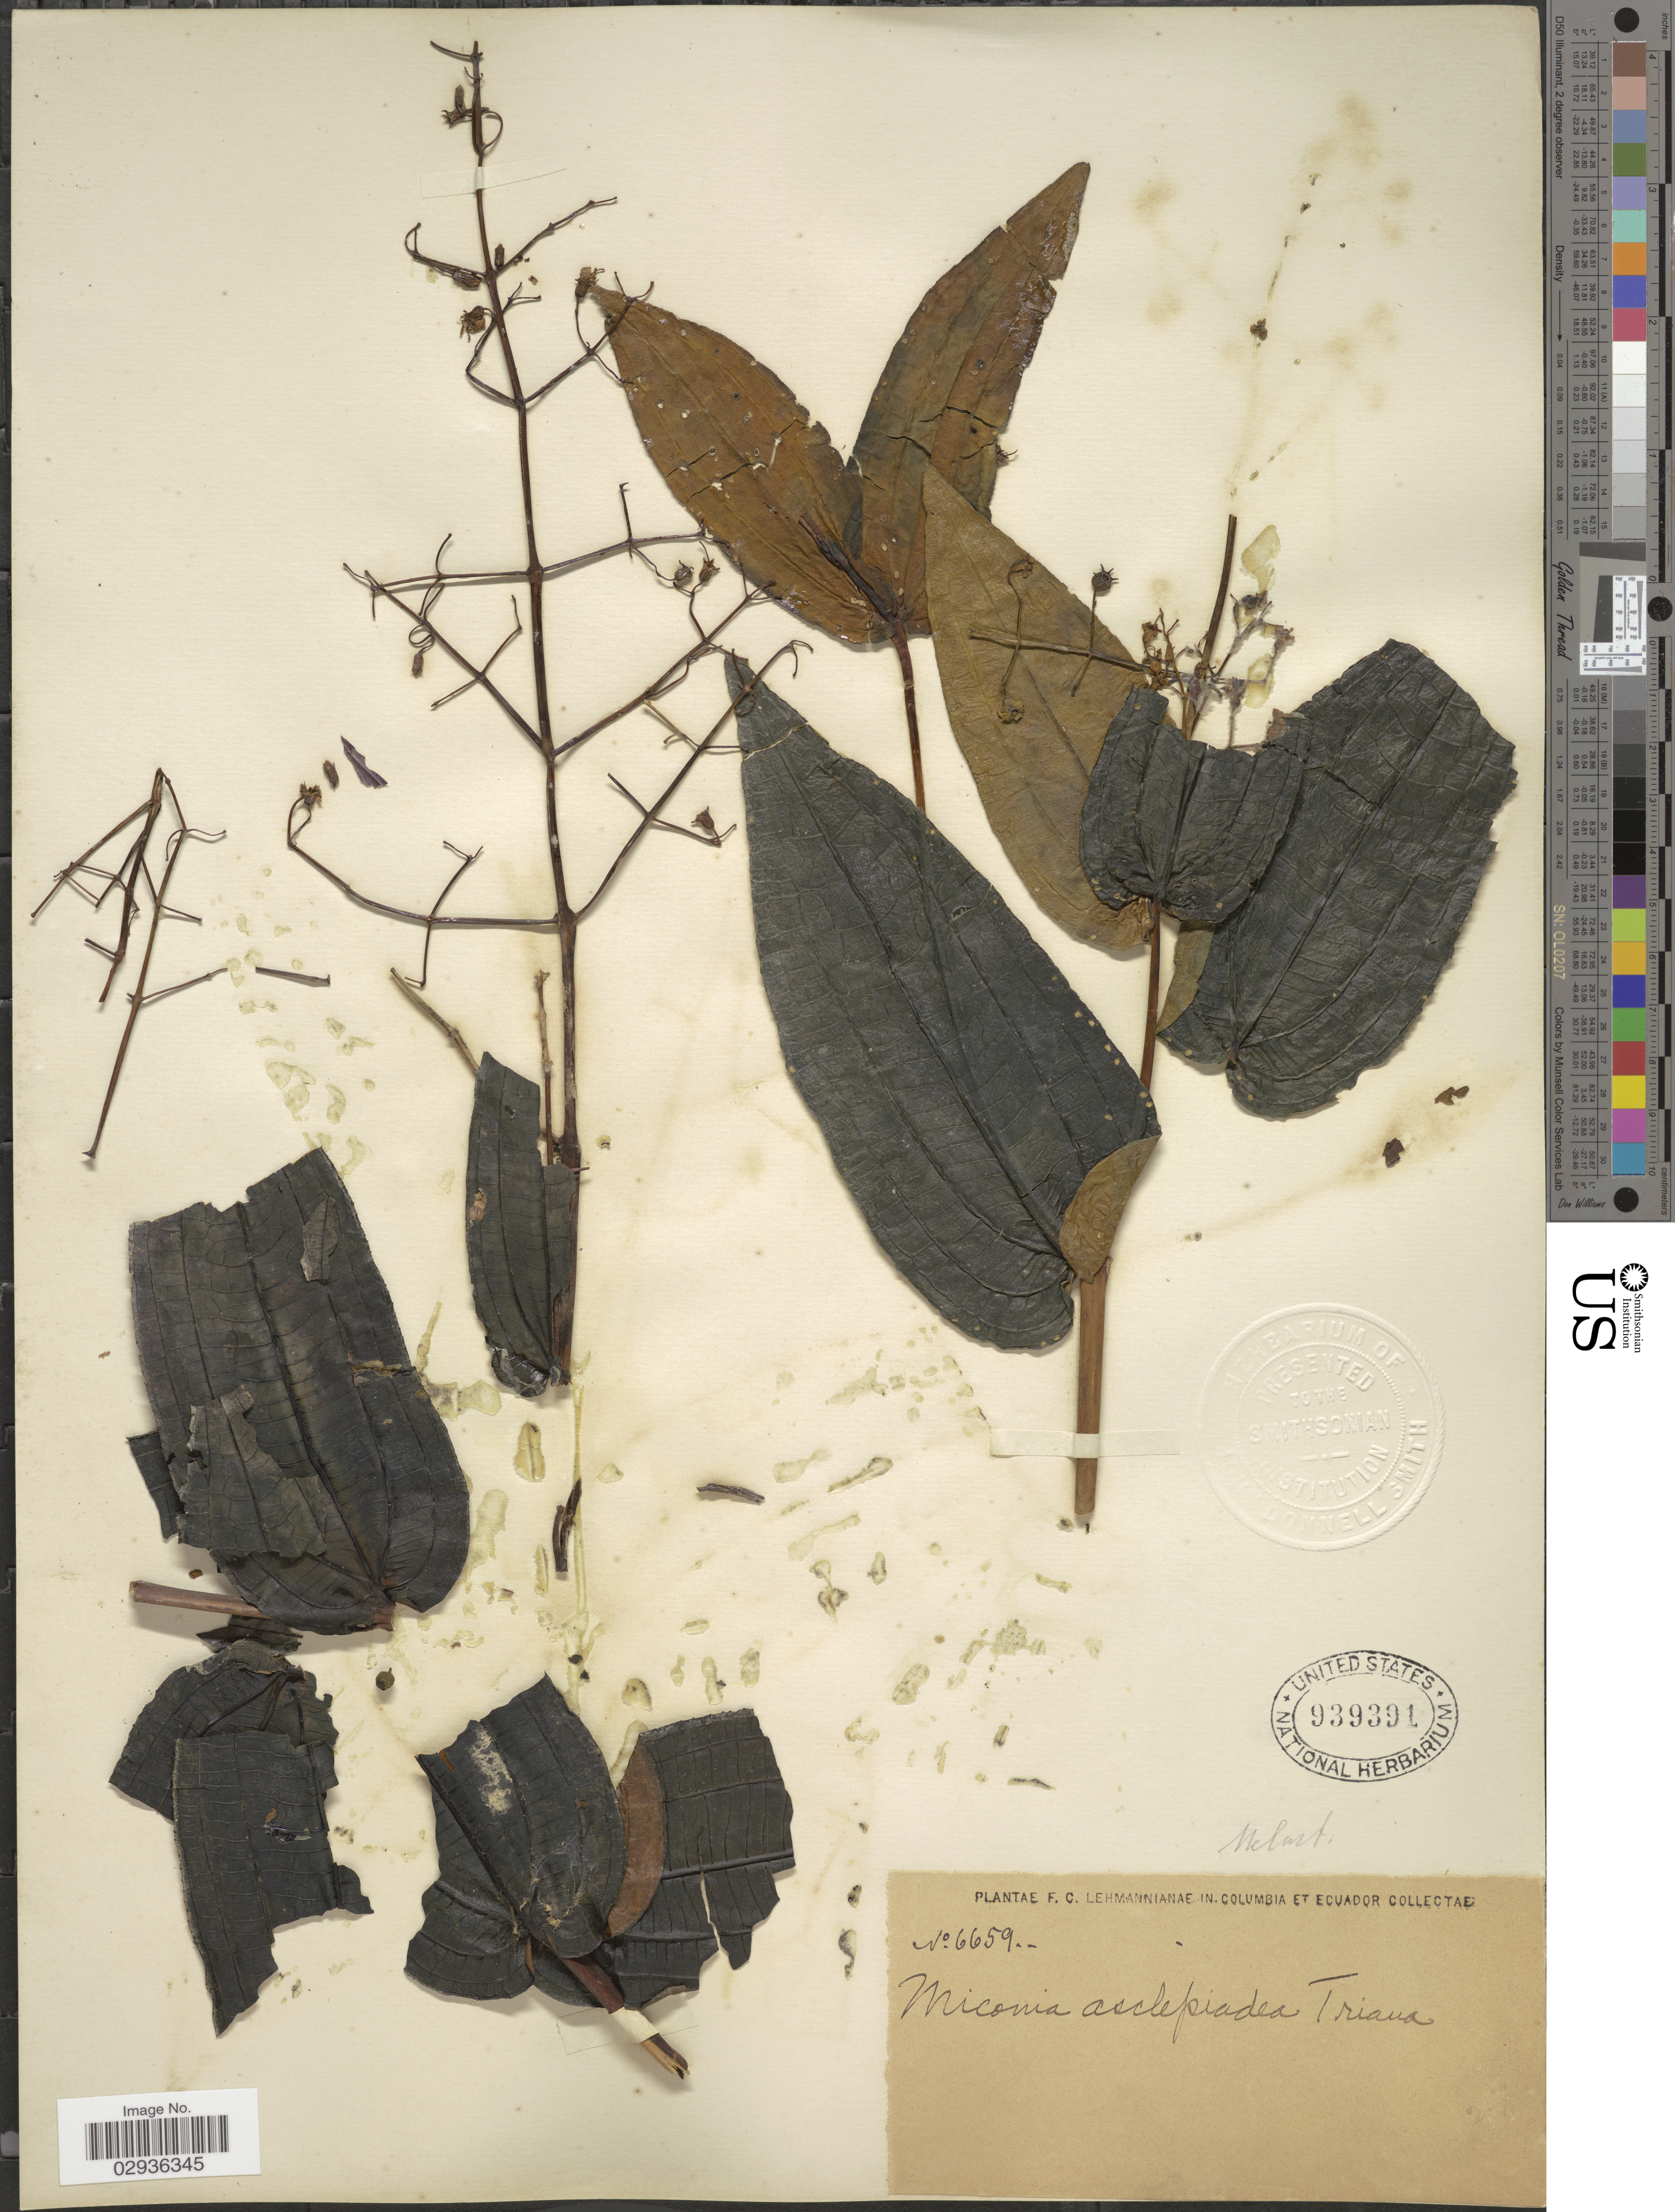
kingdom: Plantae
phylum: Tracheophyta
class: Magnoliopsida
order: Myrtales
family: Melastomataceae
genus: Miconia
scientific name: Miconia asclepiadea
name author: Triana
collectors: F. C. Lehmann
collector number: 6659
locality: Colombia et Ecuador.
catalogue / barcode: US 939391